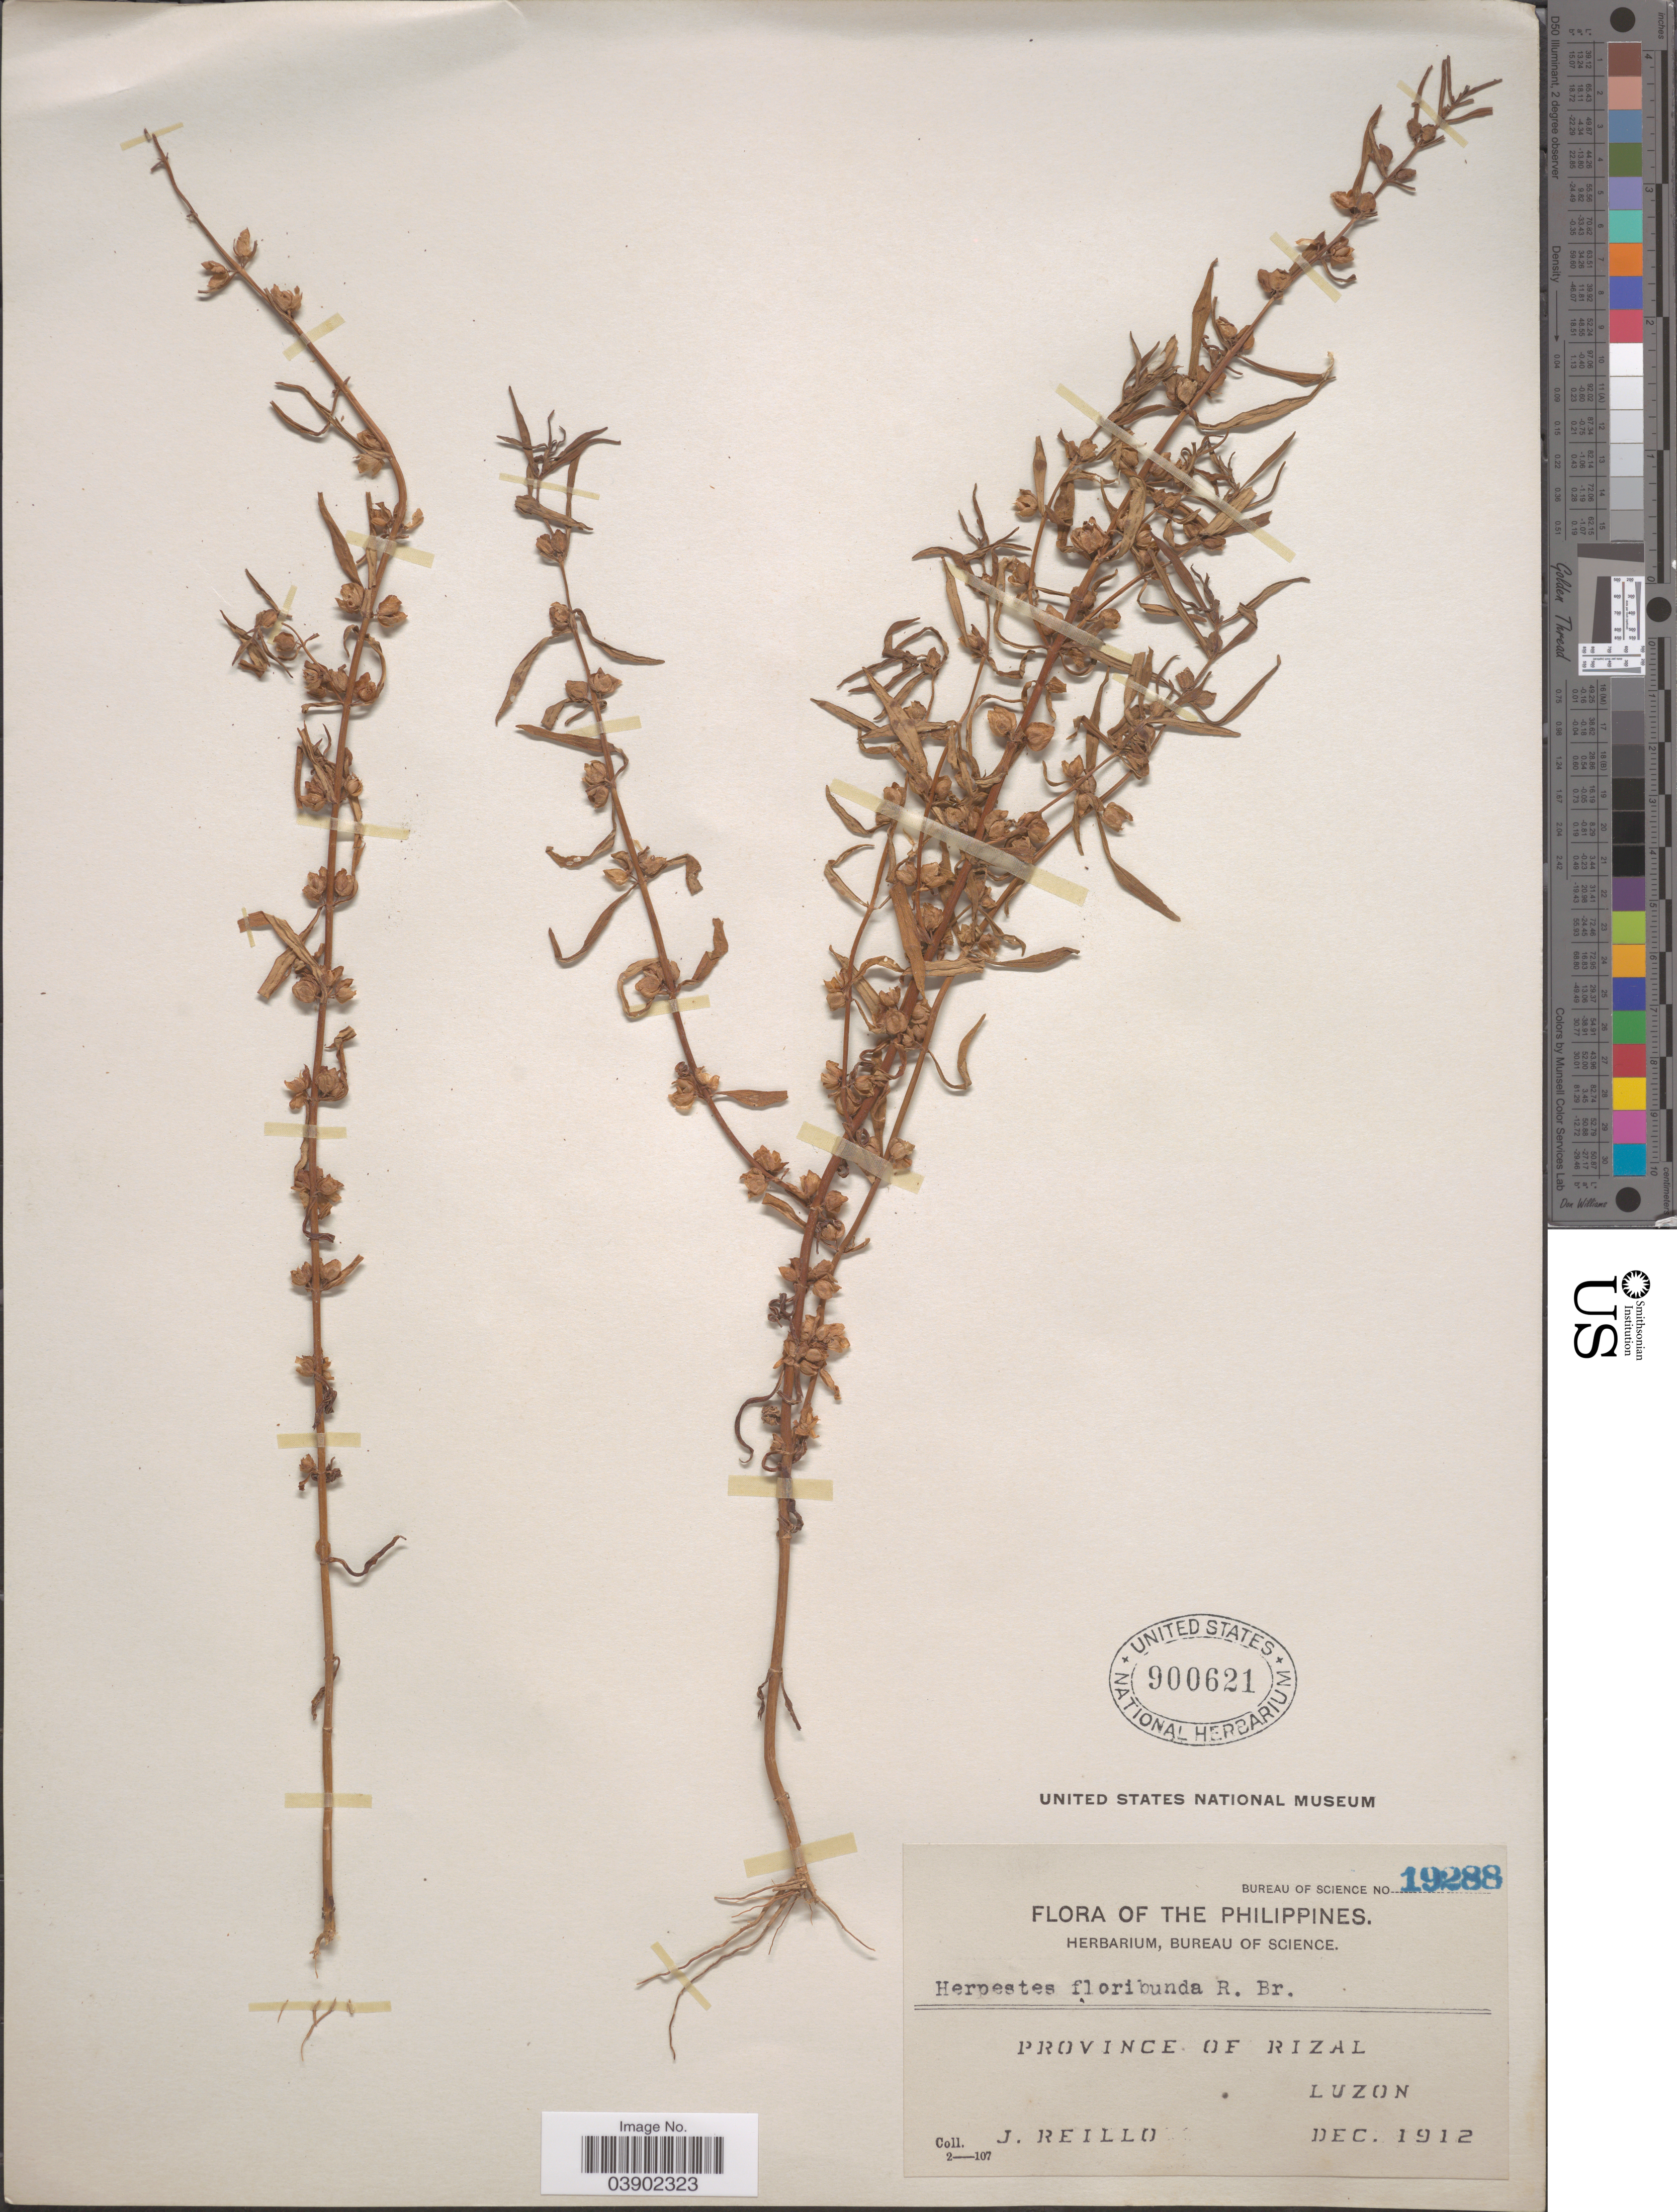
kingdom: Plantae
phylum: Tracheophyta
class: Magnoliopsida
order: Lamiales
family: Plantaginaceae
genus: Bacopa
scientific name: Bacopa floribunda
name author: (R. Br.) Wettst.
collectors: J. Reillo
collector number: Bureau of Science 19288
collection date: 1912-12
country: Philippines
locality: Province of Rizal, Luzon.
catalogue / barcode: US 900621